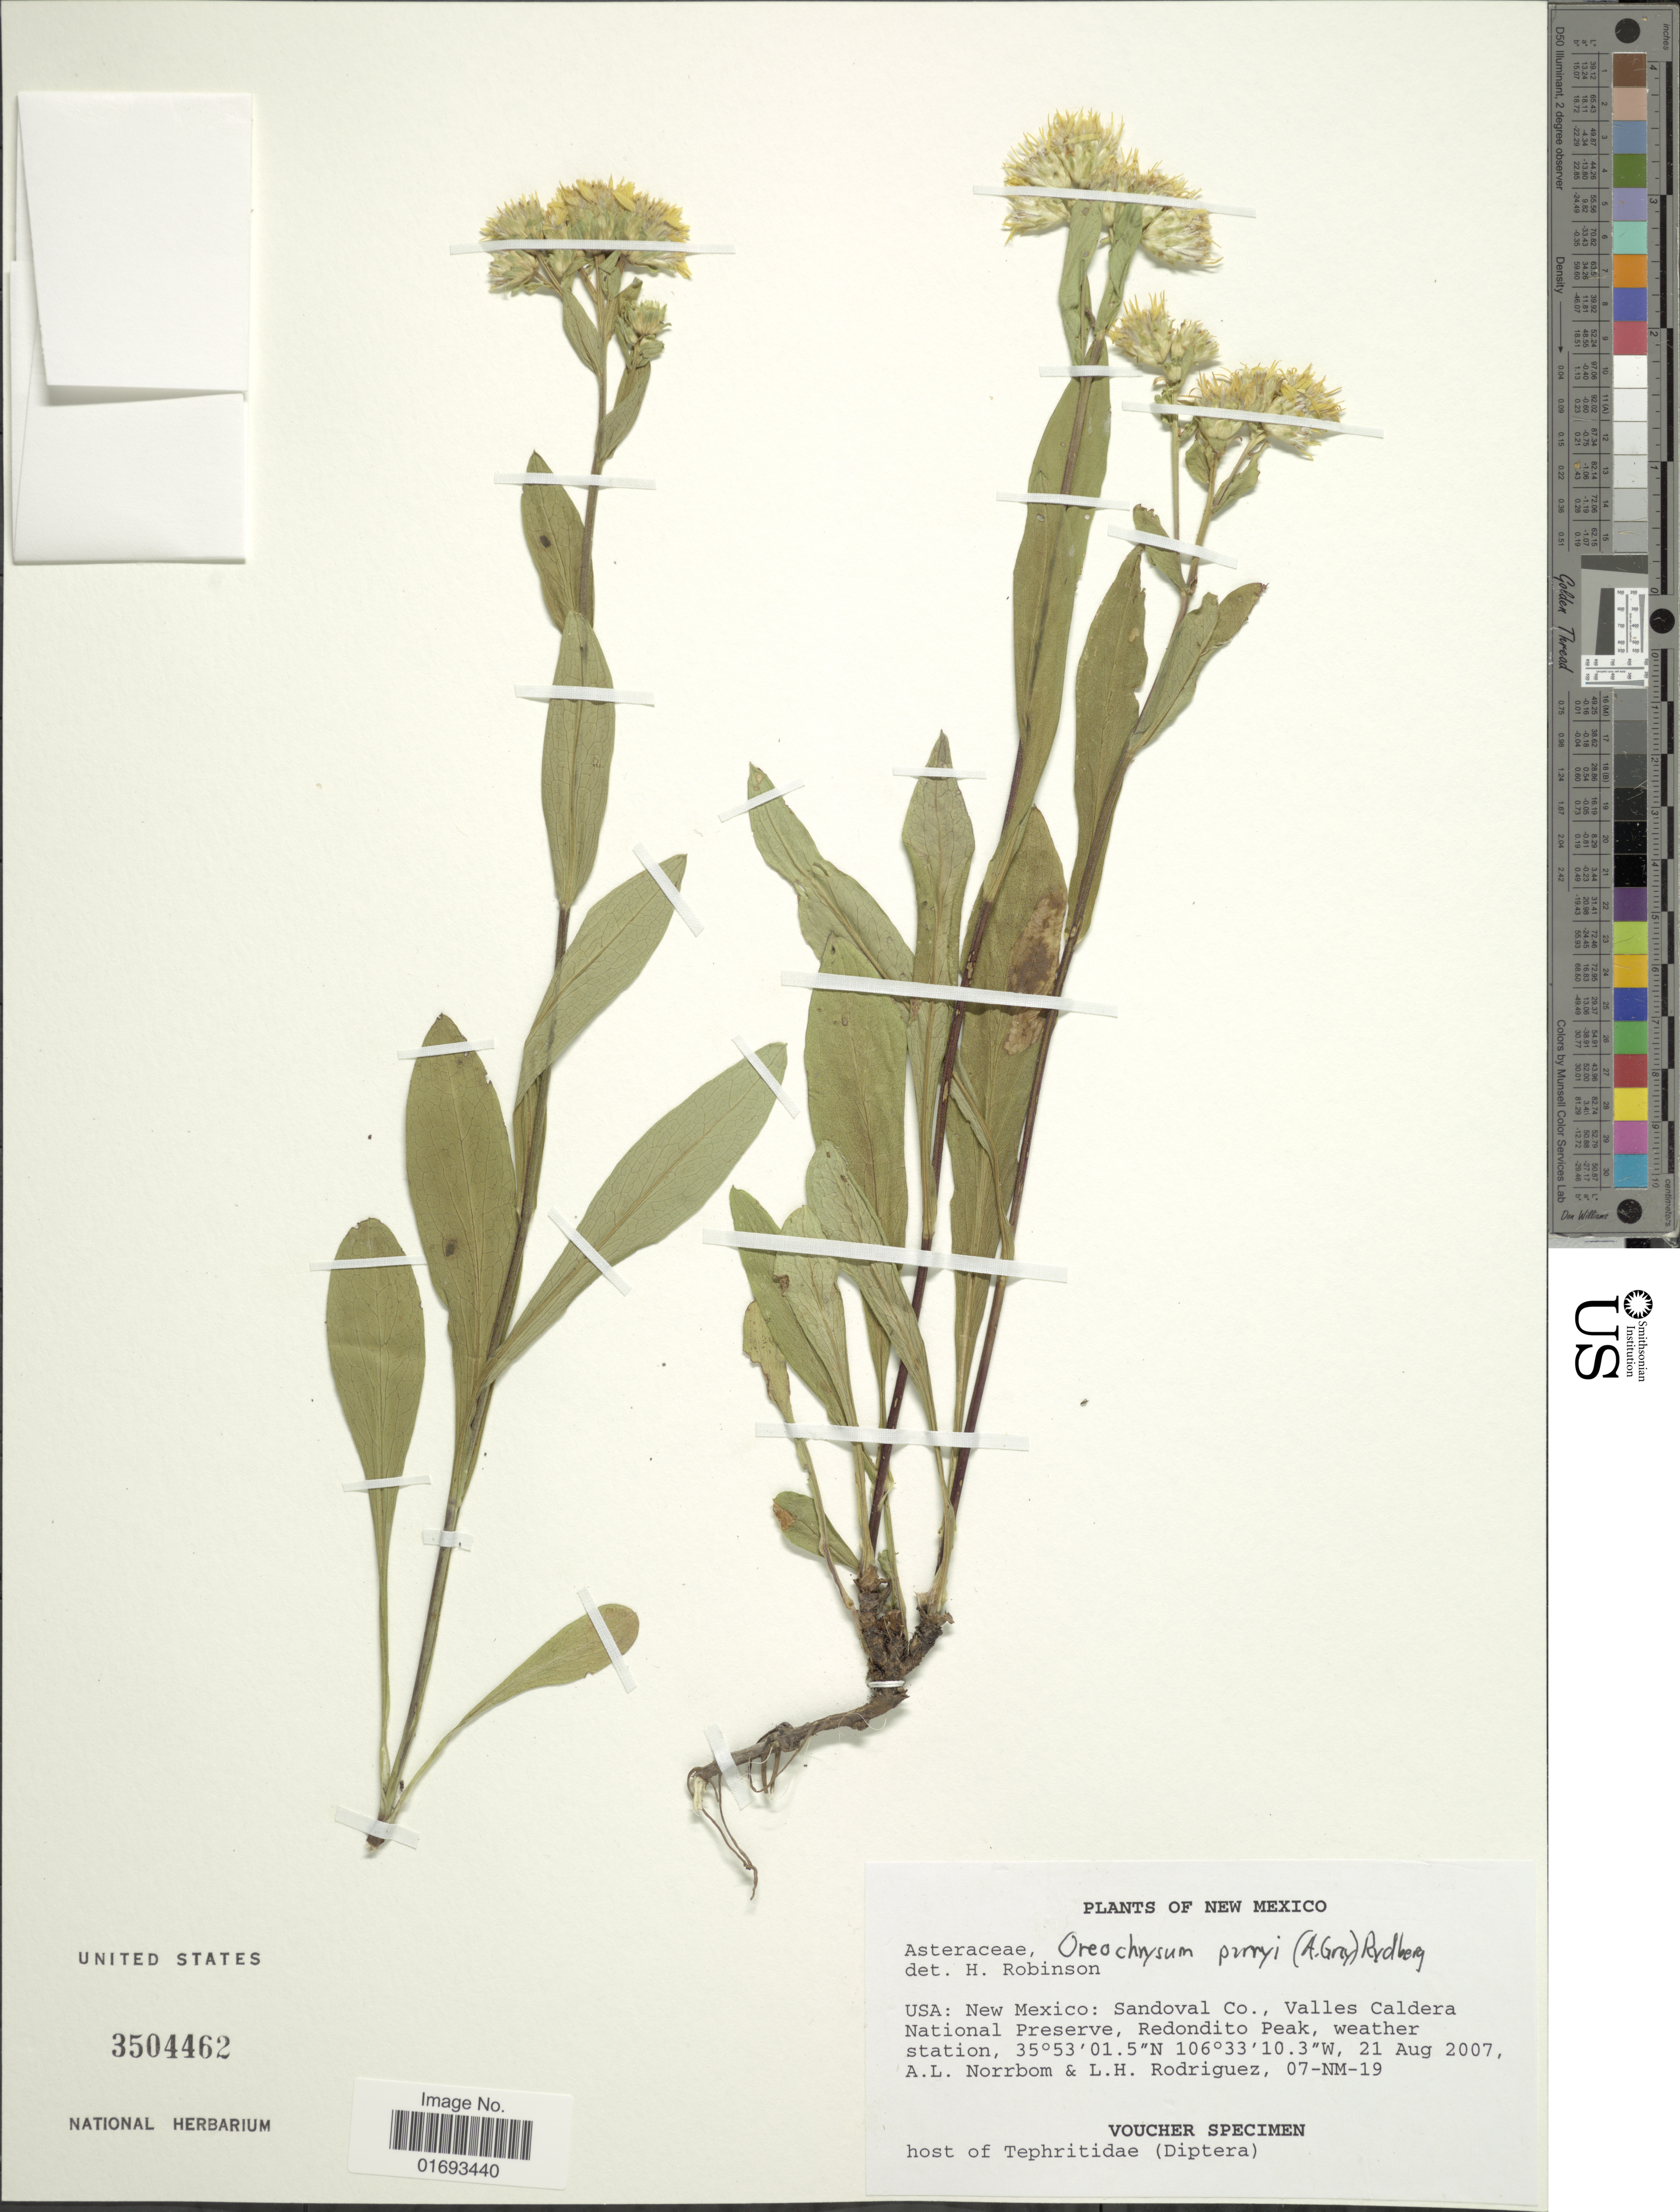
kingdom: Plantae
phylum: Tracheophyta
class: Magnoliopsida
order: Asterales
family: Asteraceae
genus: Oreochrysum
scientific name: Oreochrysum parryi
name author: (A. Gray) Rydb.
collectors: A. L. Norrbom & L. Rodriguez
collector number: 07-NM-19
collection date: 2007-08-21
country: United States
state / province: New Mexico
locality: Sandoval Co., Valles Caldera National Preserve, Redondito Peak, weather station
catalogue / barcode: US 3504462